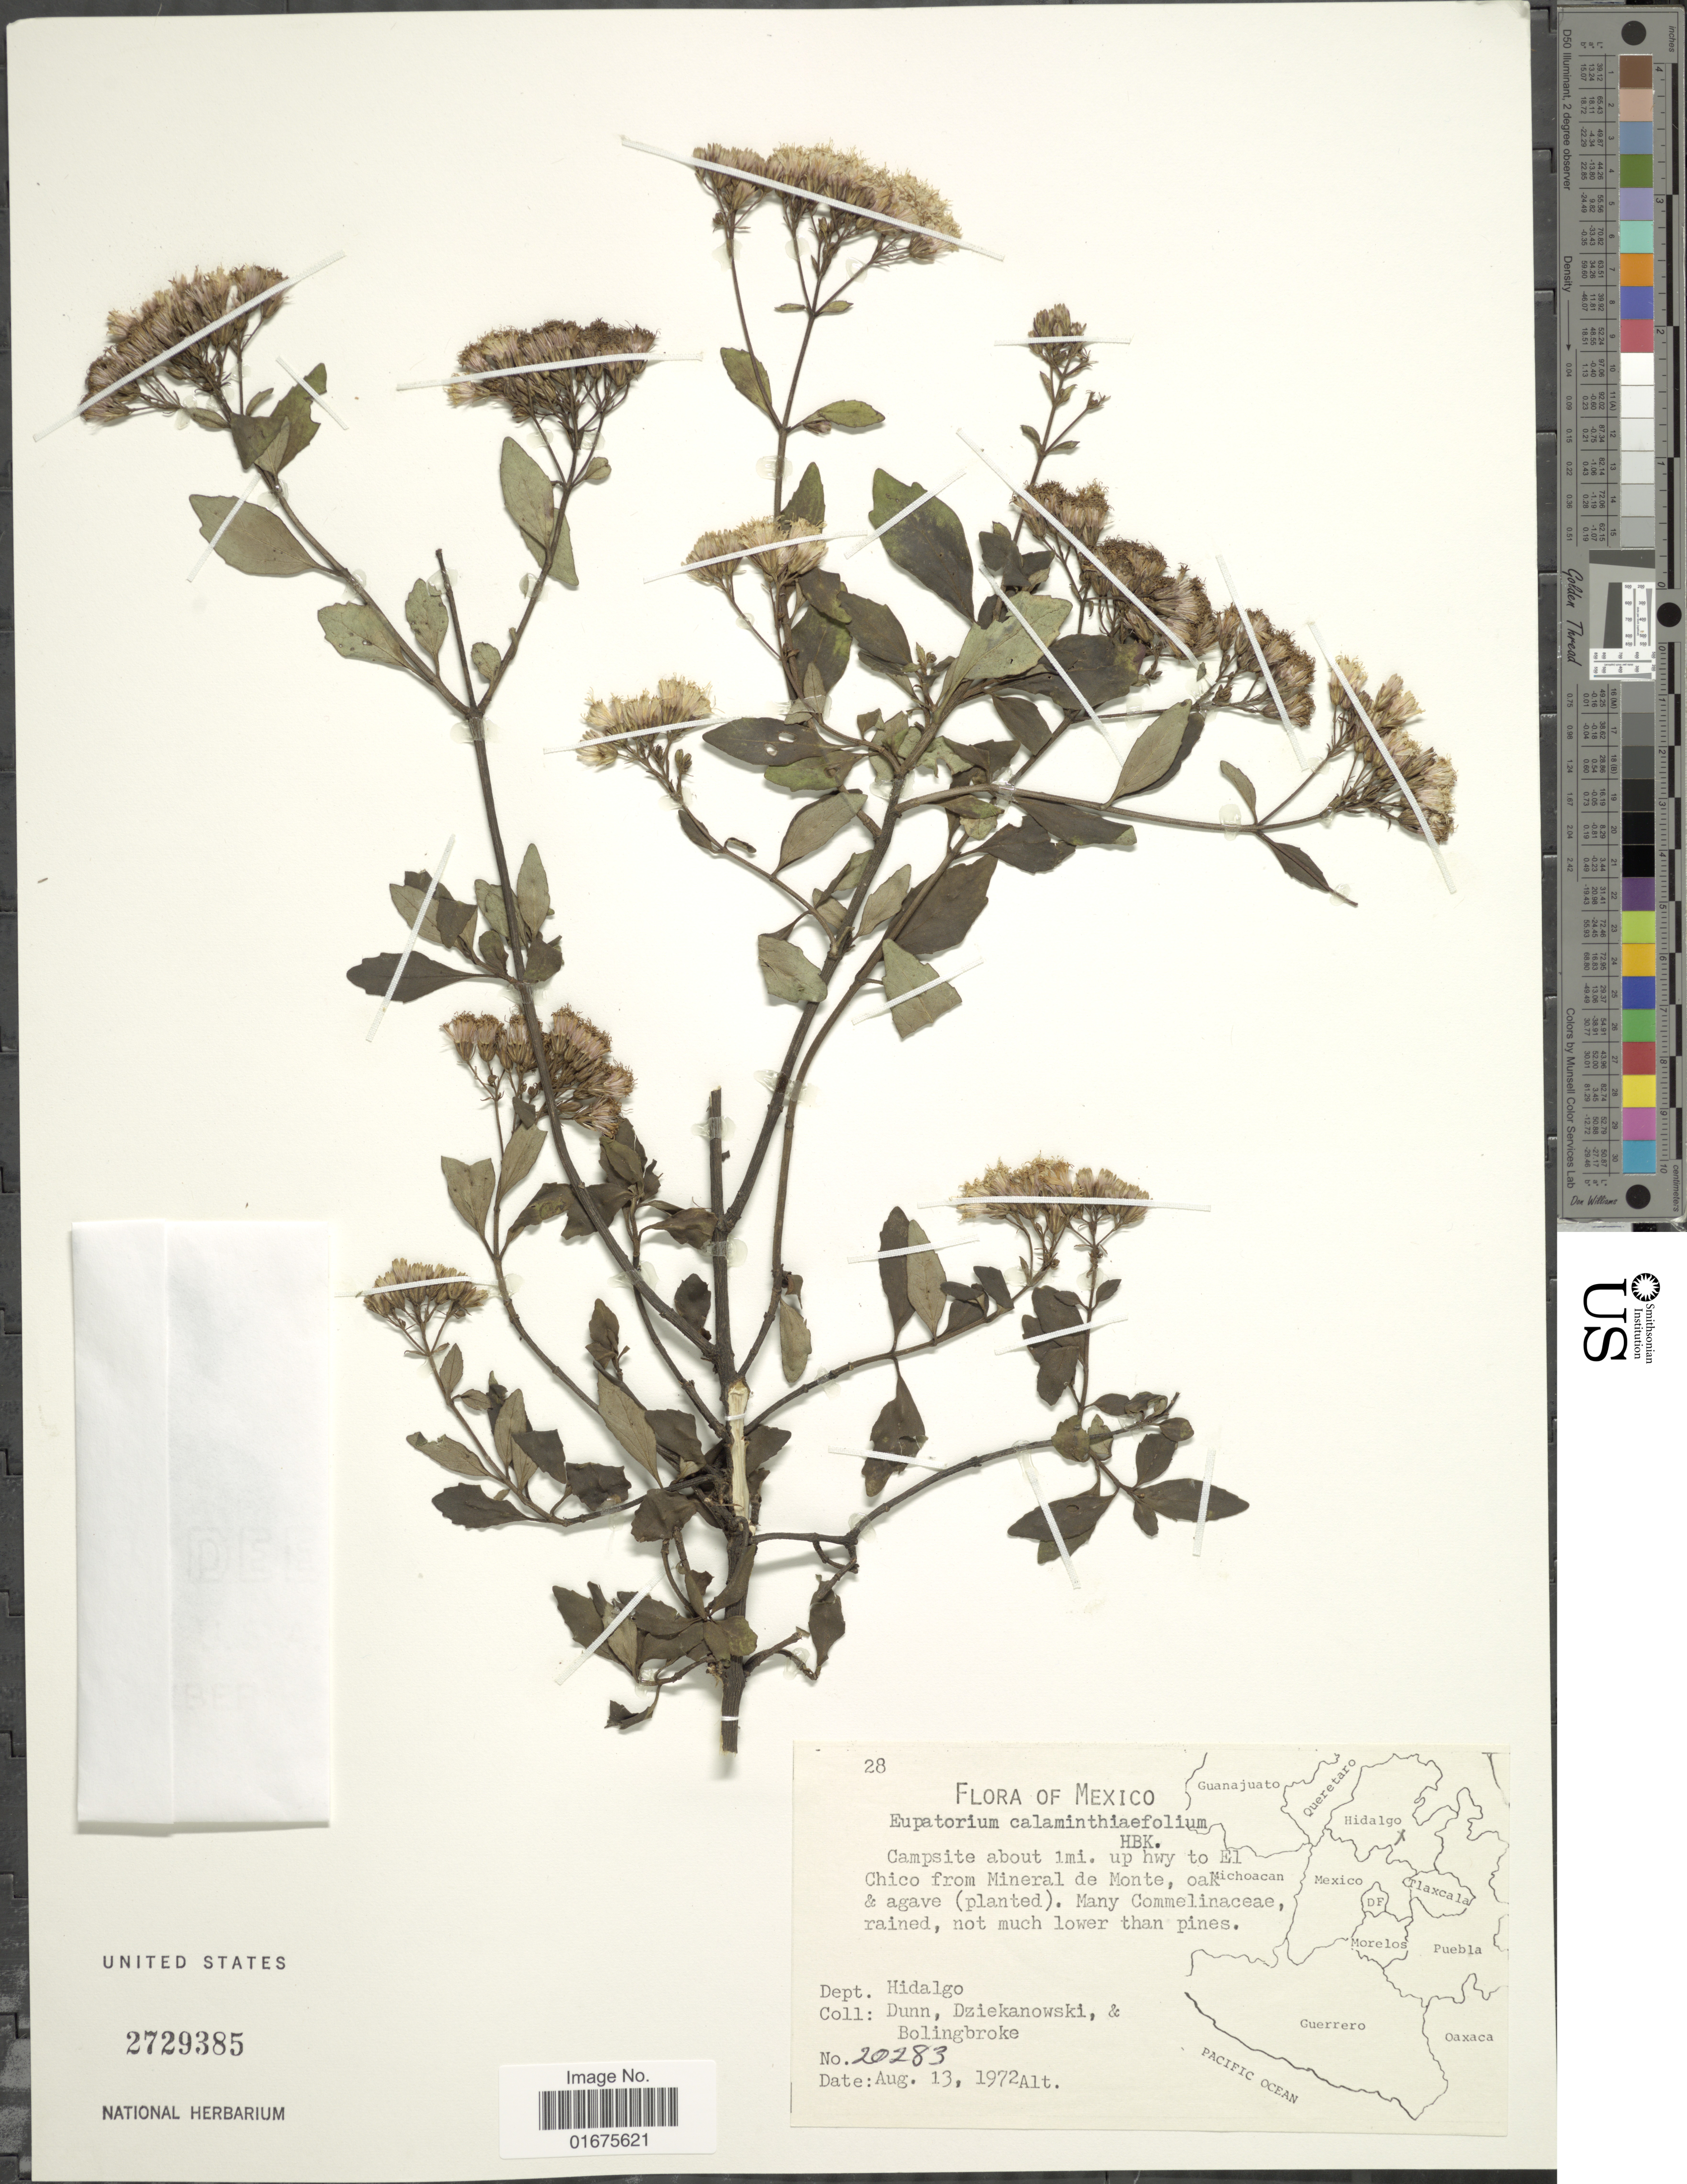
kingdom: Plantae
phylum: Tracheophyta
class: Magnoliopsida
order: Asterales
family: Asteraceae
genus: Ageratina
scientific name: Ageratina calaminthaefolia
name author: (Kunth) R.M. King & H. Rob.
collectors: Dunn, --, -. Dziekanowski & -. Bolingbroke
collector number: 20283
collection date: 1972-08-13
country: Mexico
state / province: Hidalgo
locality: Campsite about 1 mi. up hyw to El Chico from Mineral de Monte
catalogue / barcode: US 2729385